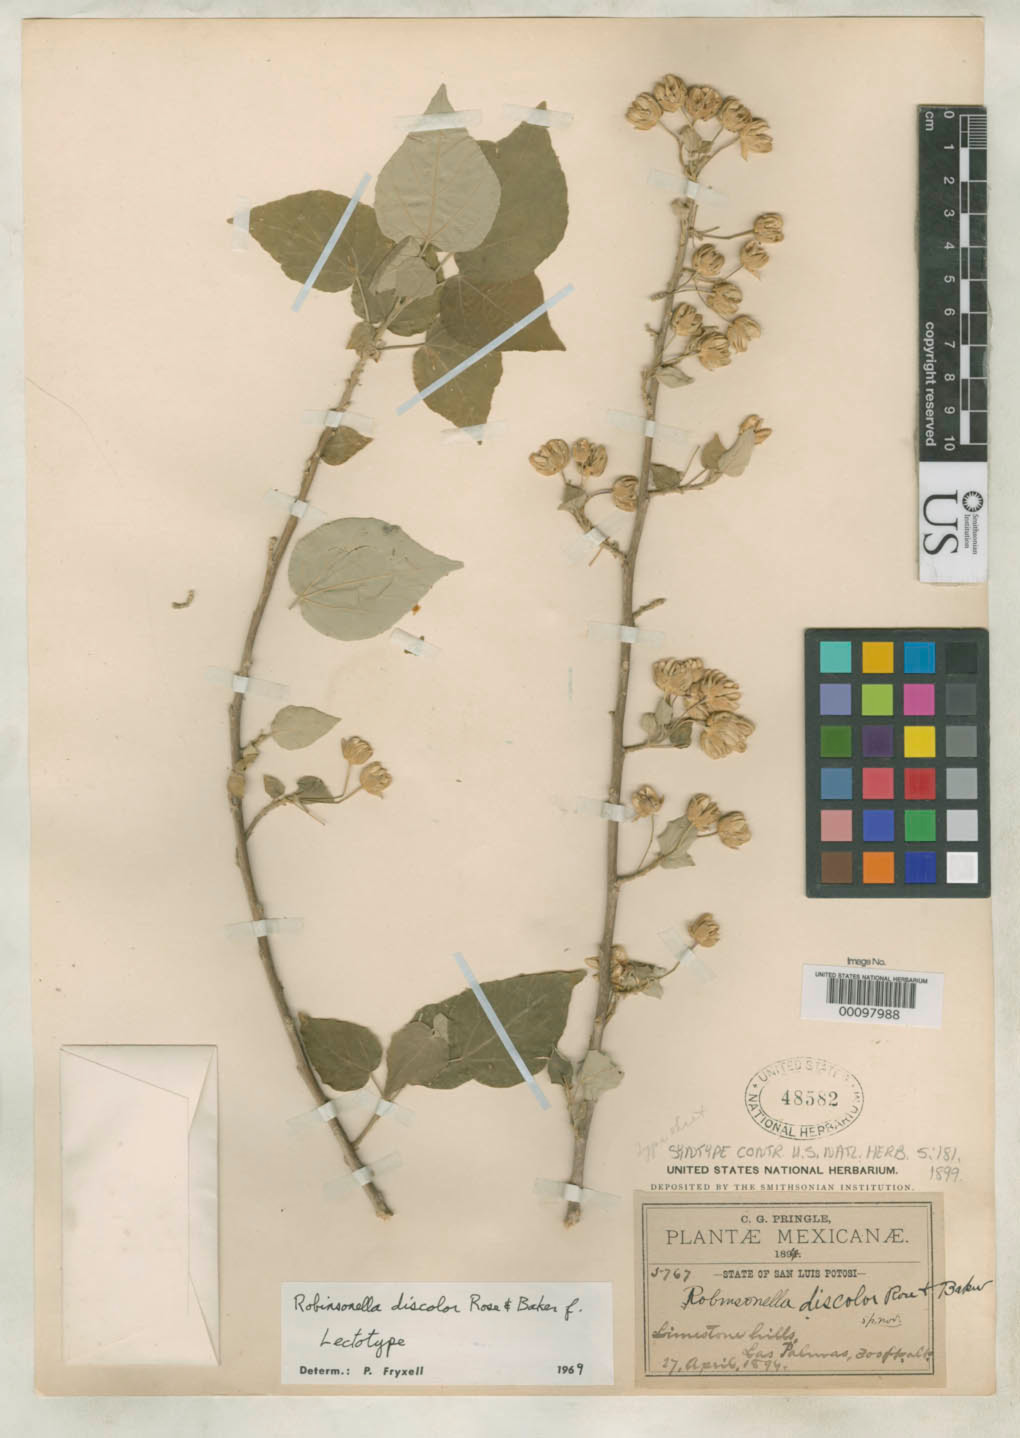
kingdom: Plantae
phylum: Tracheophyta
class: Magnoliopsida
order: Malvales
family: Malvaceae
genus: Robinsonella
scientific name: Robinsonella discolor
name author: Rose & Baker f.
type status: Lectotype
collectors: C. G. Pringle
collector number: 5767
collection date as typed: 27 Apr 1894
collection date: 1894-04-27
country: Mexico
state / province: San Luis Potosi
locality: Las Palmas.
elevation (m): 90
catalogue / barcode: US 48582